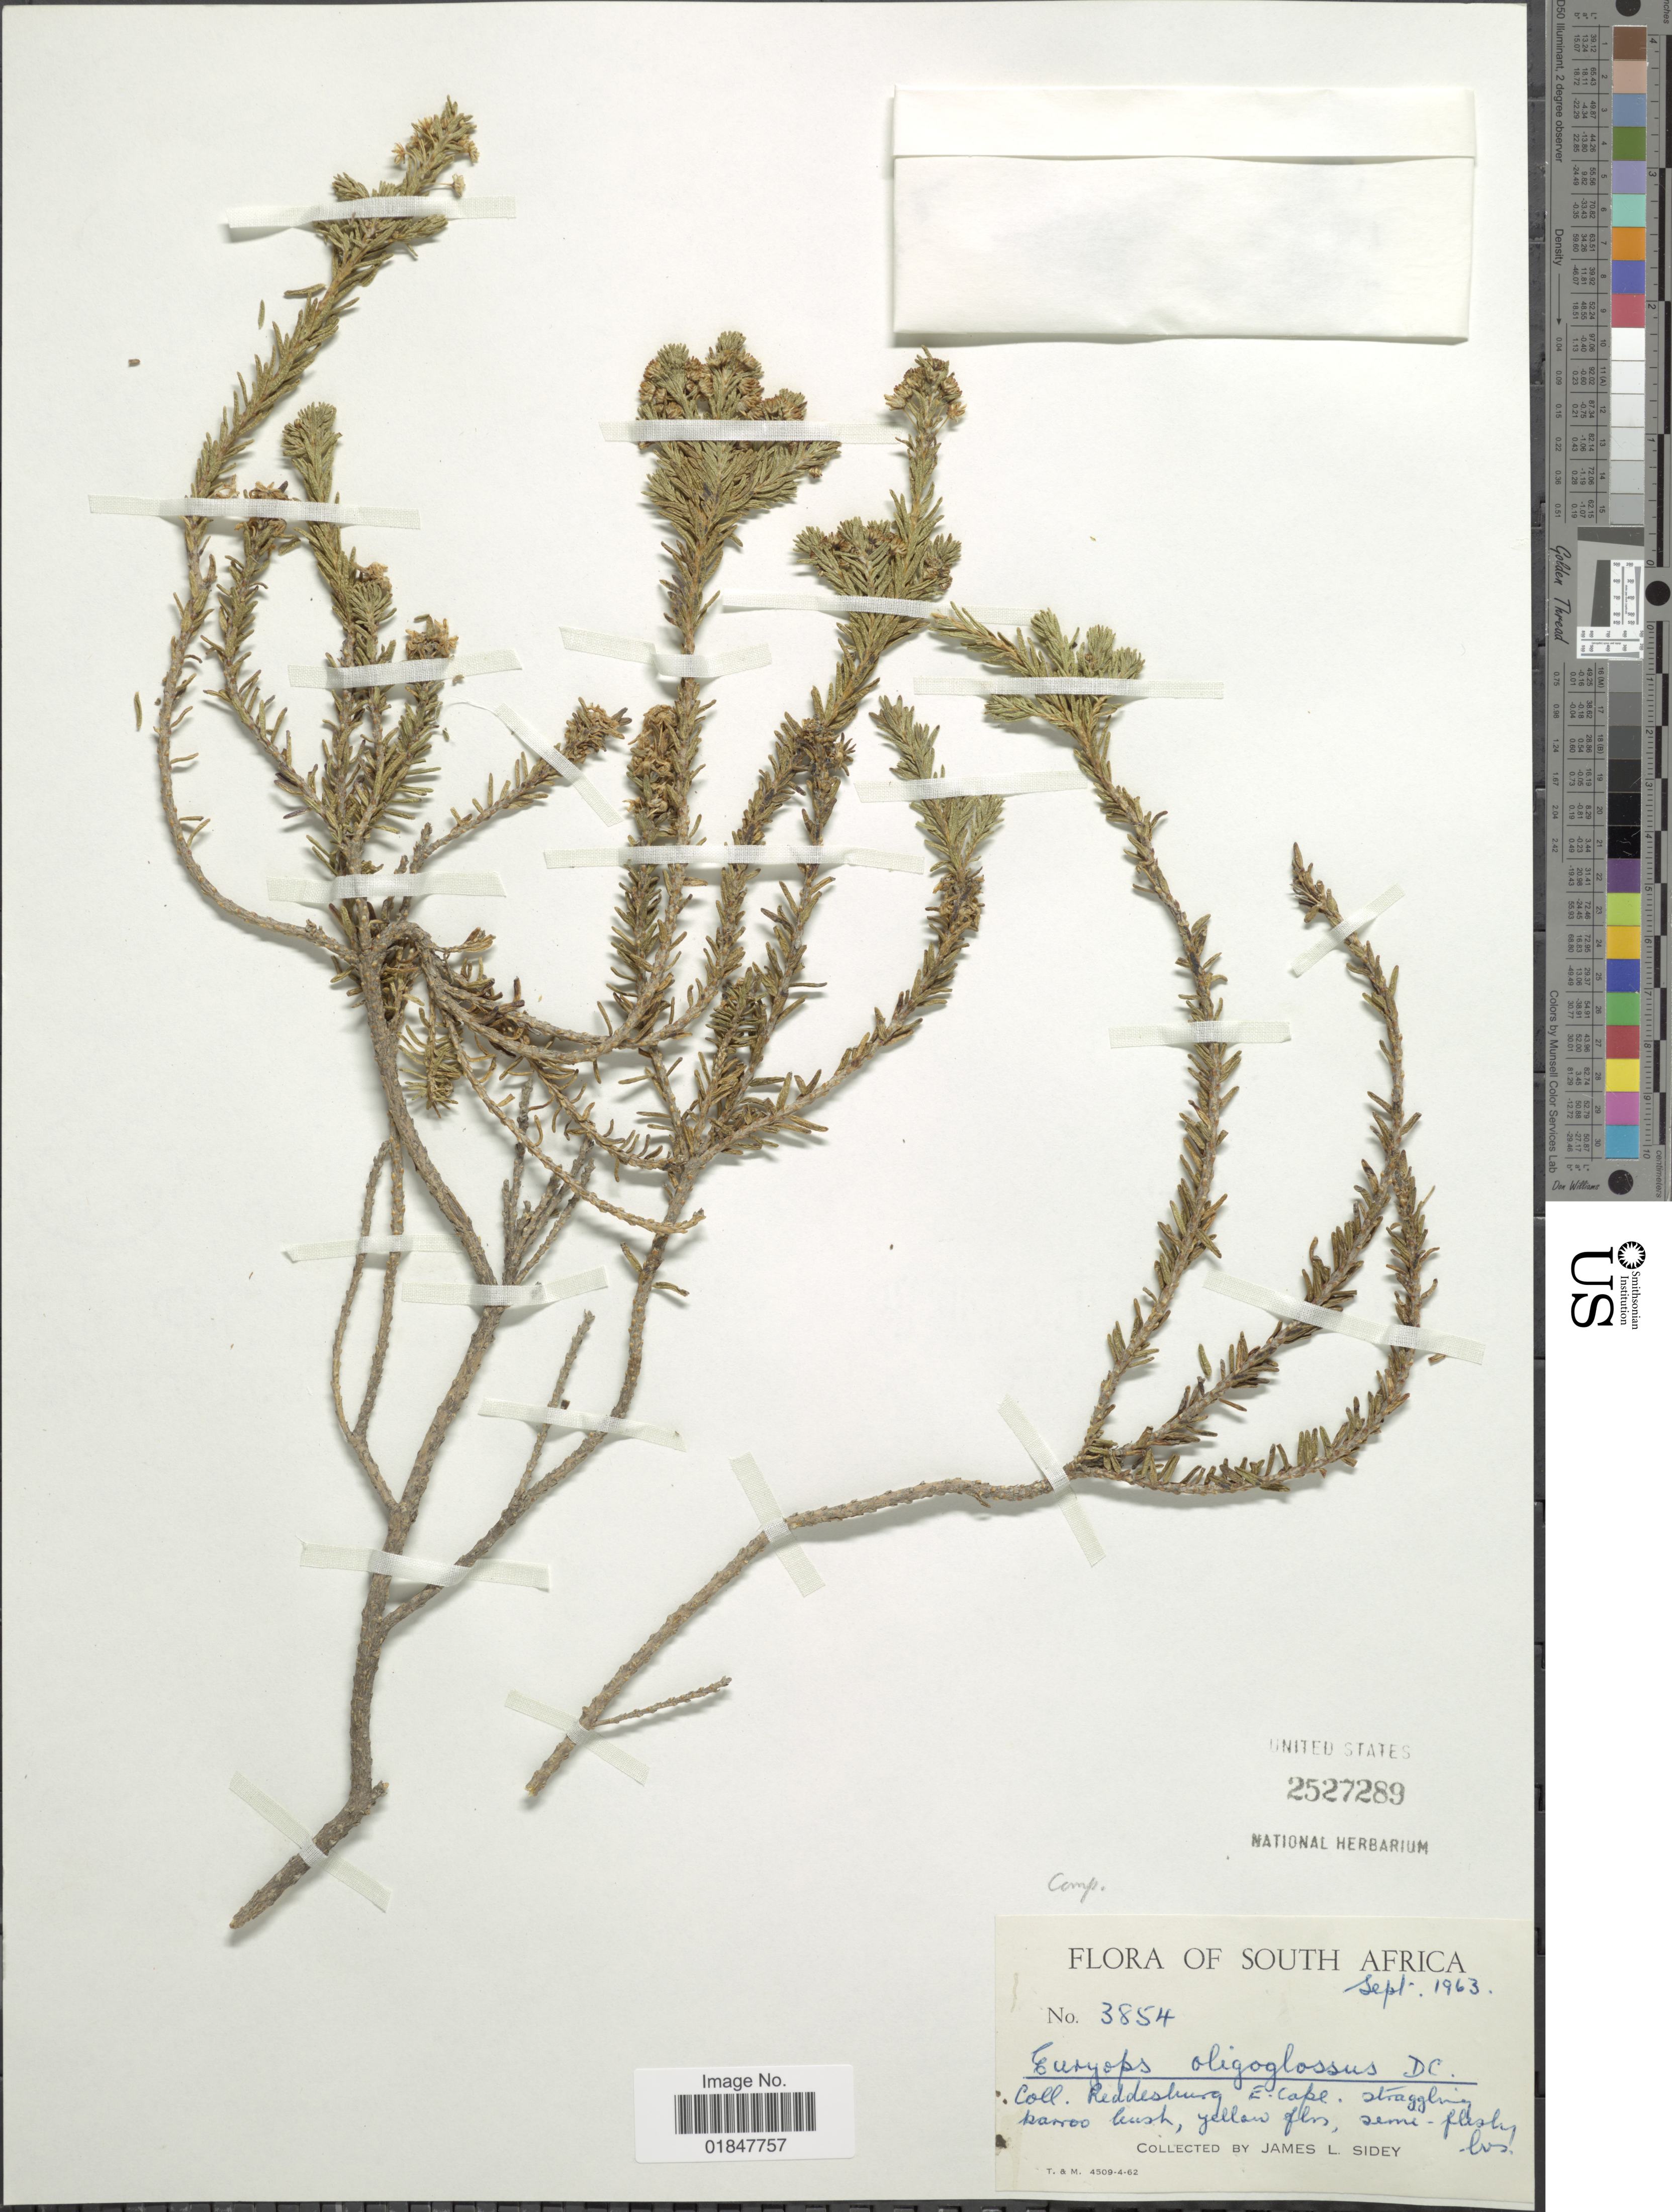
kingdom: Plantae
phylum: Tracheophyta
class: Magnoliopsida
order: Asterales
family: Asteraceae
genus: Euryops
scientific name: Euryops annae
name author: Phillips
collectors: J. L. Sidey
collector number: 3854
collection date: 1963-09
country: South Africa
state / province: Eastern Cape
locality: Reddesburg, E. Cape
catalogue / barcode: US 2527289